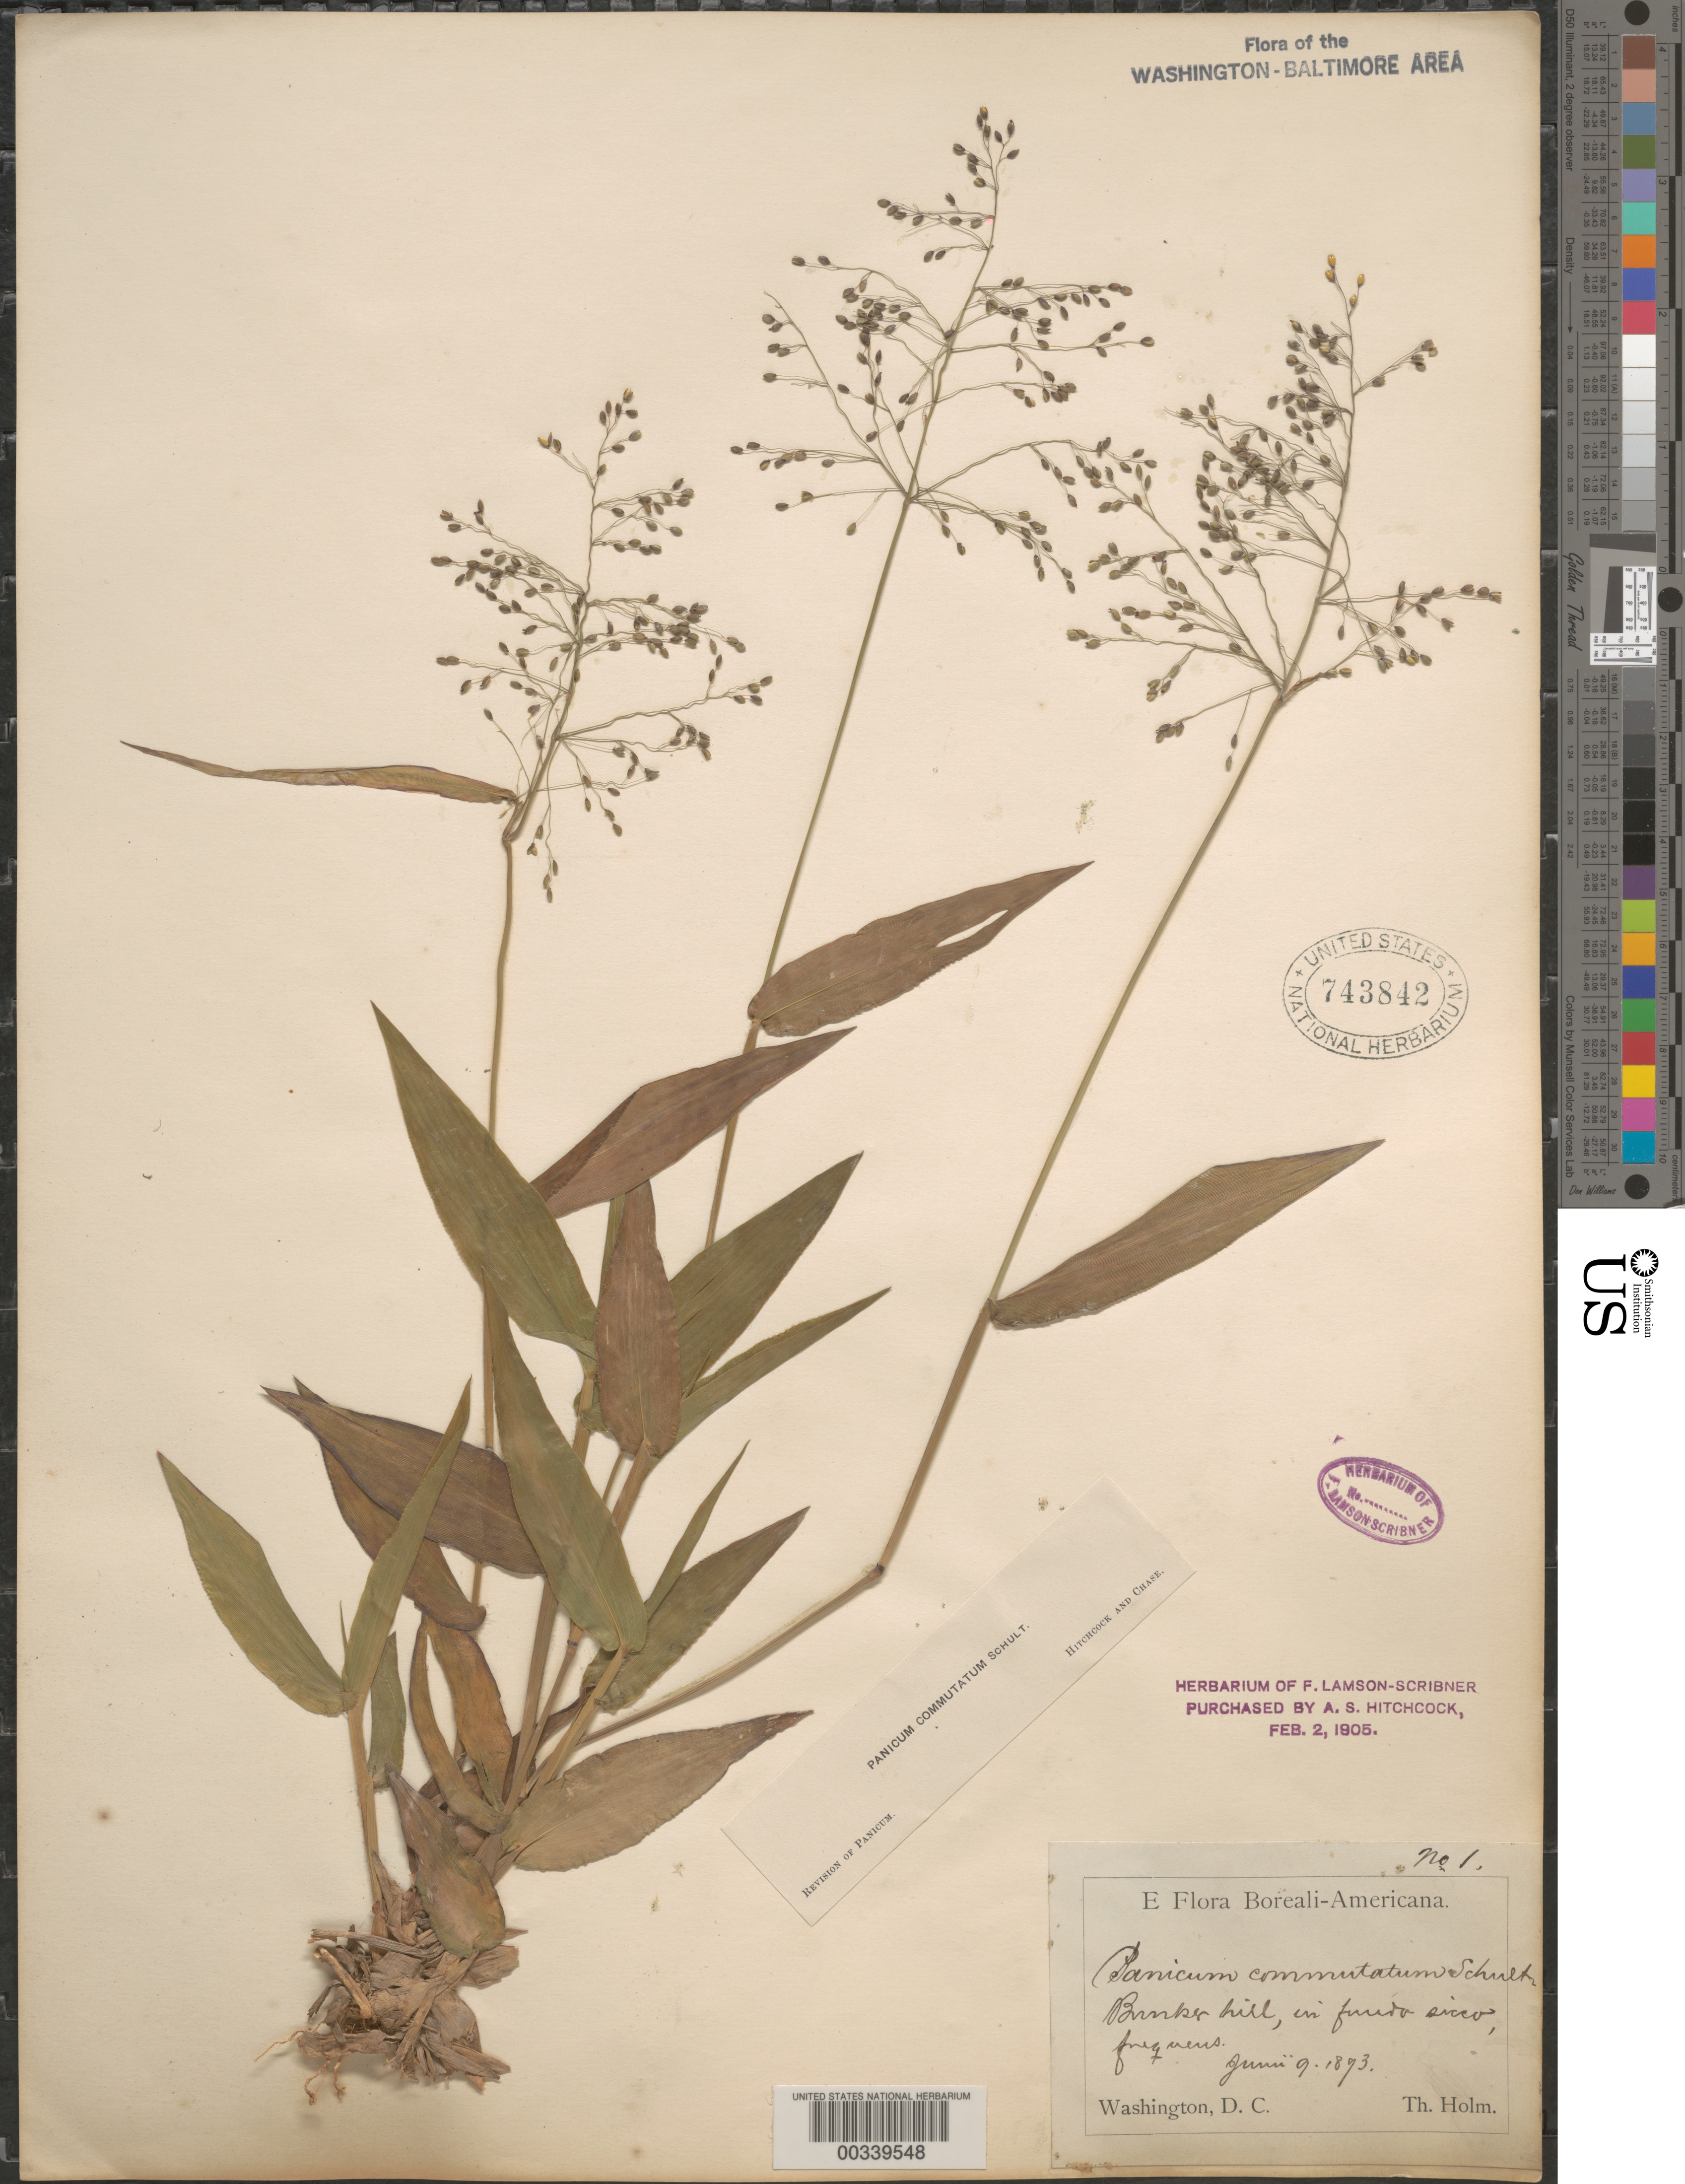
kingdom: Plantae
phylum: Tracheophyta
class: Liliopsida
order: Poales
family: Poaceae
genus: Dichanthelium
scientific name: Dichanthelium commutatum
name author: (Schult.) Gould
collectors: T. Holm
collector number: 1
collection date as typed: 09 Jun 1893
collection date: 1893-06-09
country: United States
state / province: District of Columbia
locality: Bunker Hill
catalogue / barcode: US 743842